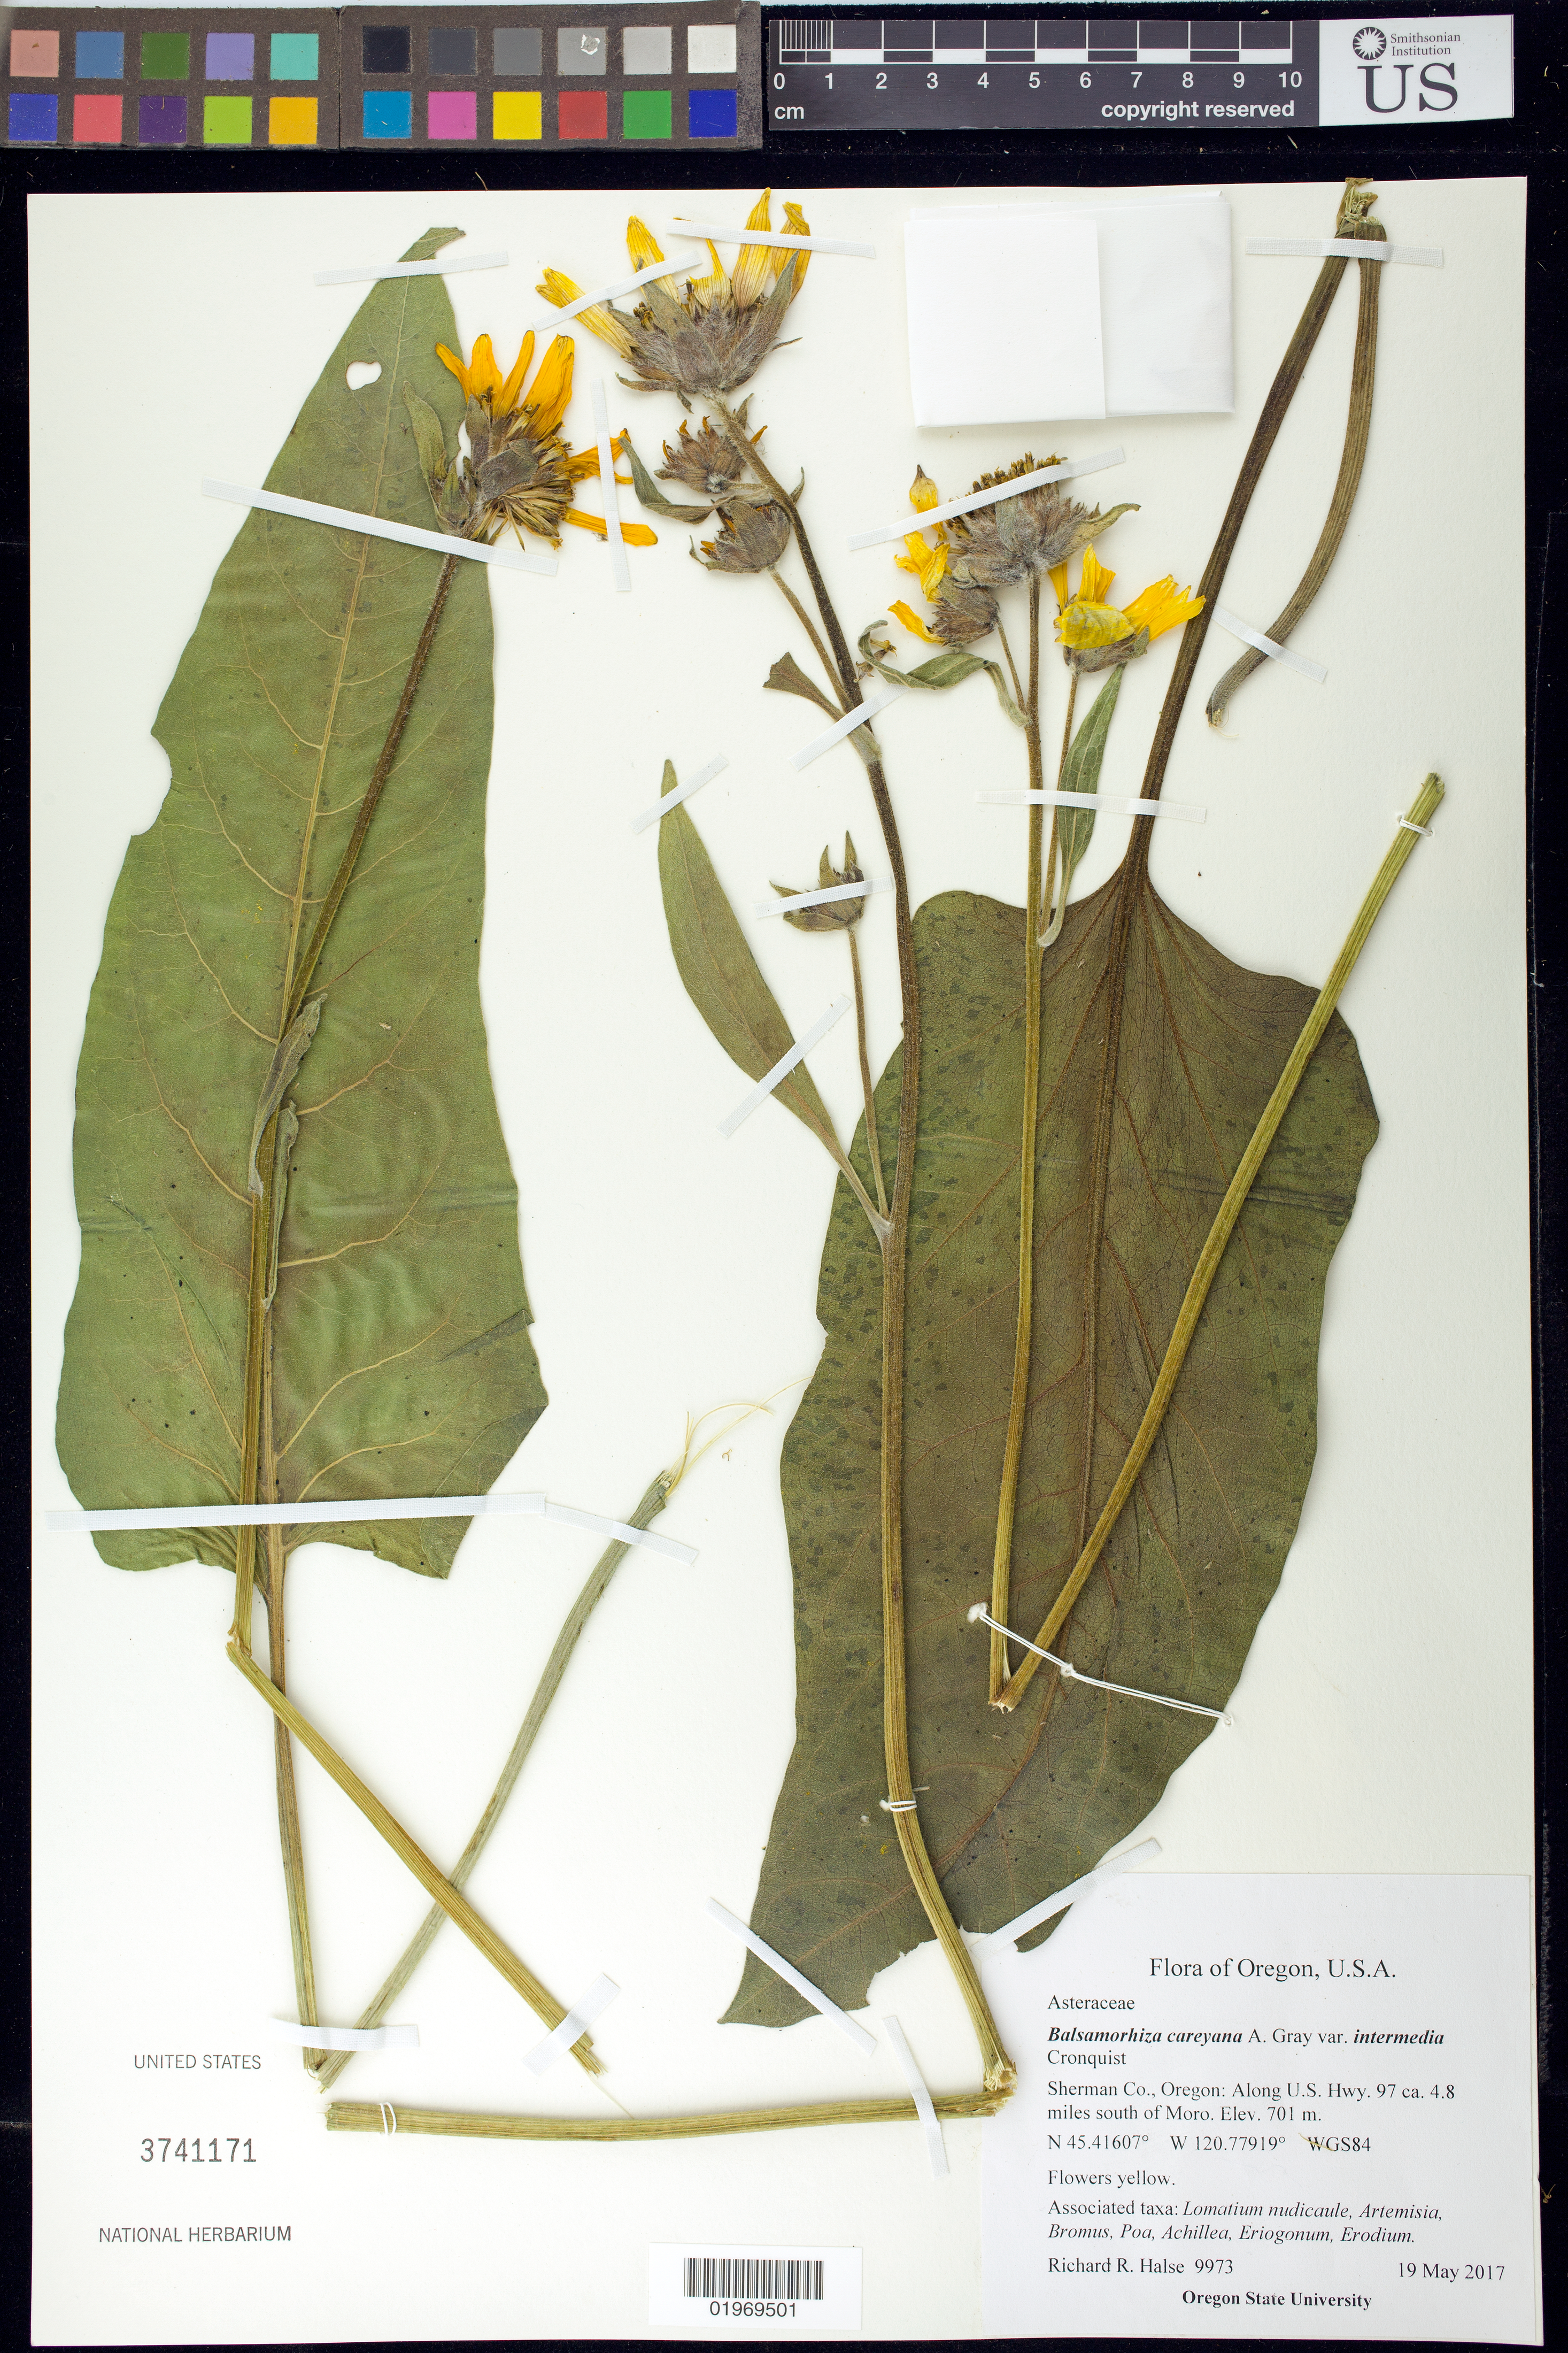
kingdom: Plantae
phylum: Tracheophyta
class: Magnoliopsida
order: Asterales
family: Asteraceae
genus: Balsamorhiza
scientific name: Balsamorhiza careyana var. intermedia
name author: Cronquist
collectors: R. Halse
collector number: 9973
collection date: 2017-05-19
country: United States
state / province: Oregon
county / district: Sherman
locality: Along U.S. Hwy. 97 ca. 4.8 miles south of Moro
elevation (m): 701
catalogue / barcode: US 3741171